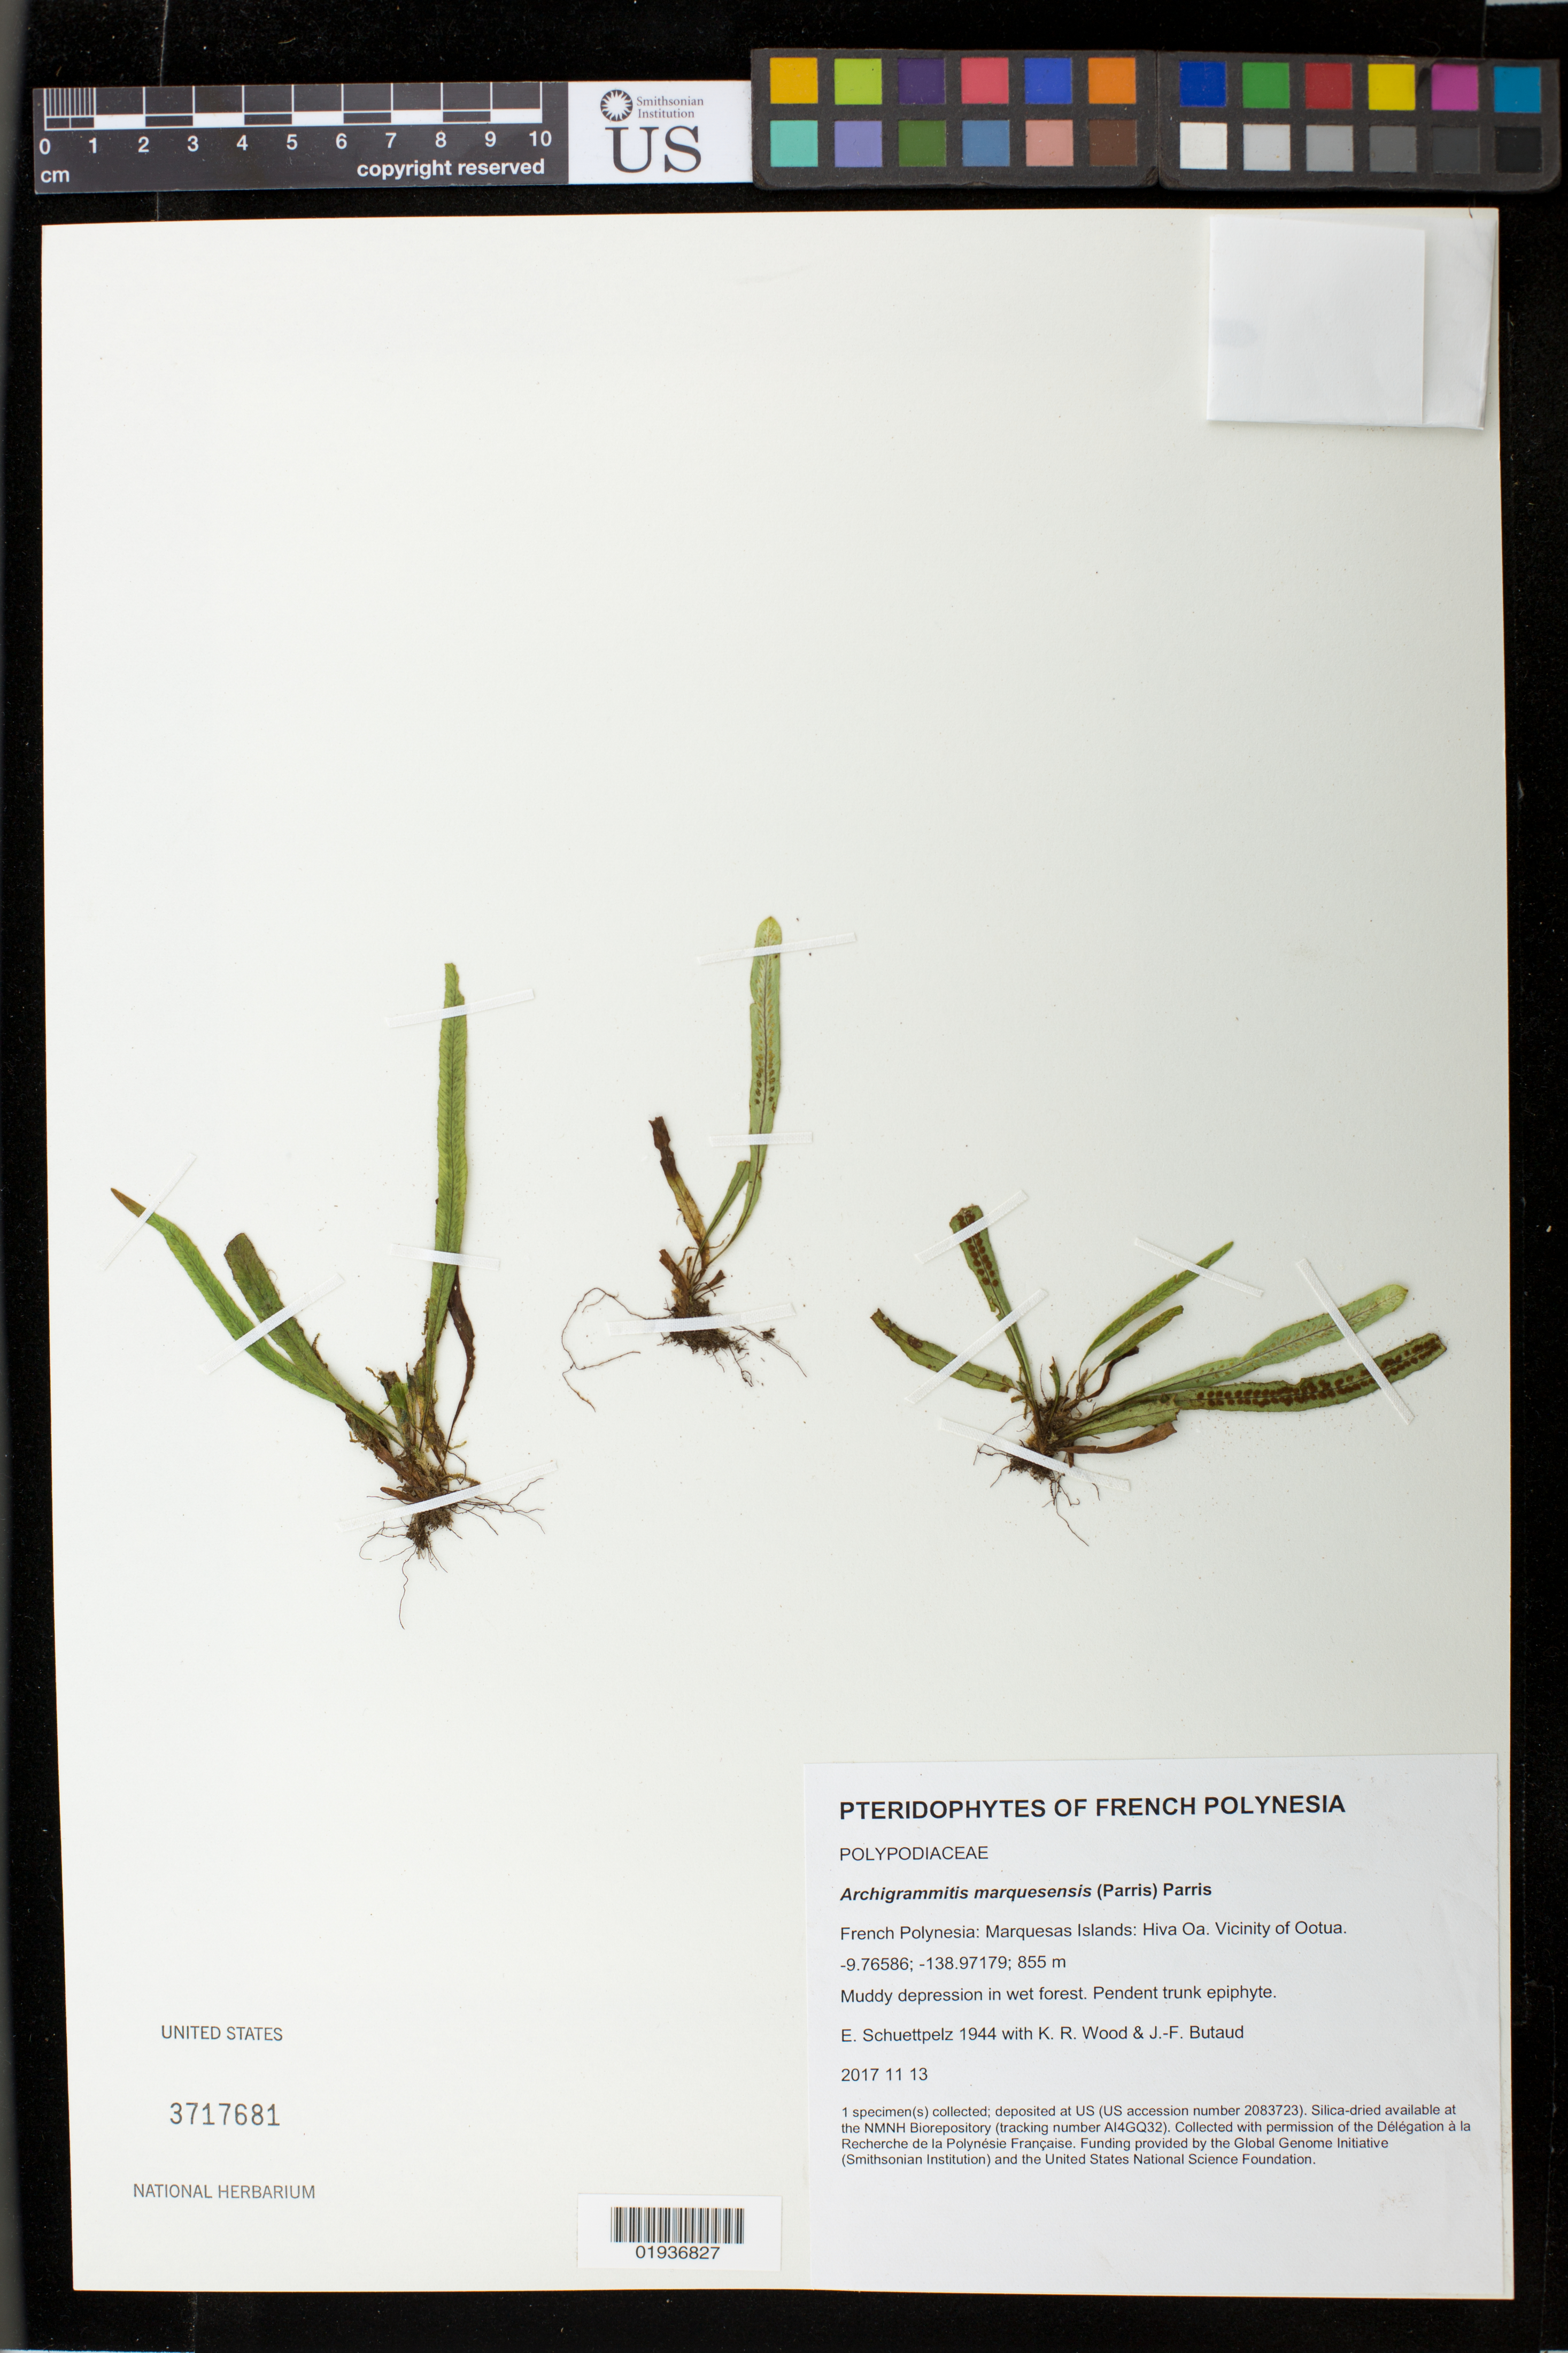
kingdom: Plantae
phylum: Tracheophyta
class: Polypodiopsida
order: Polypodiales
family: Polypodiaceae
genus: Archigrammitis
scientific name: Archigrammitis marquesensis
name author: (Parris) Parris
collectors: E. Schuettpelz, K. R. Wood & J. -F. Butaud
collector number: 1944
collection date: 2017-11-13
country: French Polynesia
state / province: Marquesas Islands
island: Hiva Oa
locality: Vicinity of Ootua.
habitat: Muddy depression in wet forest.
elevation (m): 855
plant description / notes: Collected with permission of the Délégation à la Recherche de la Polynésie Française. Funding provided by the Global Genome Initiative (Smithsonian Institution) and the United States National Science Foundation. Silica dried tissue stored at AI4GQ32 in the NMNH Biorepository, Smithsonian Institution.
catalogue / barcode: US 3717681